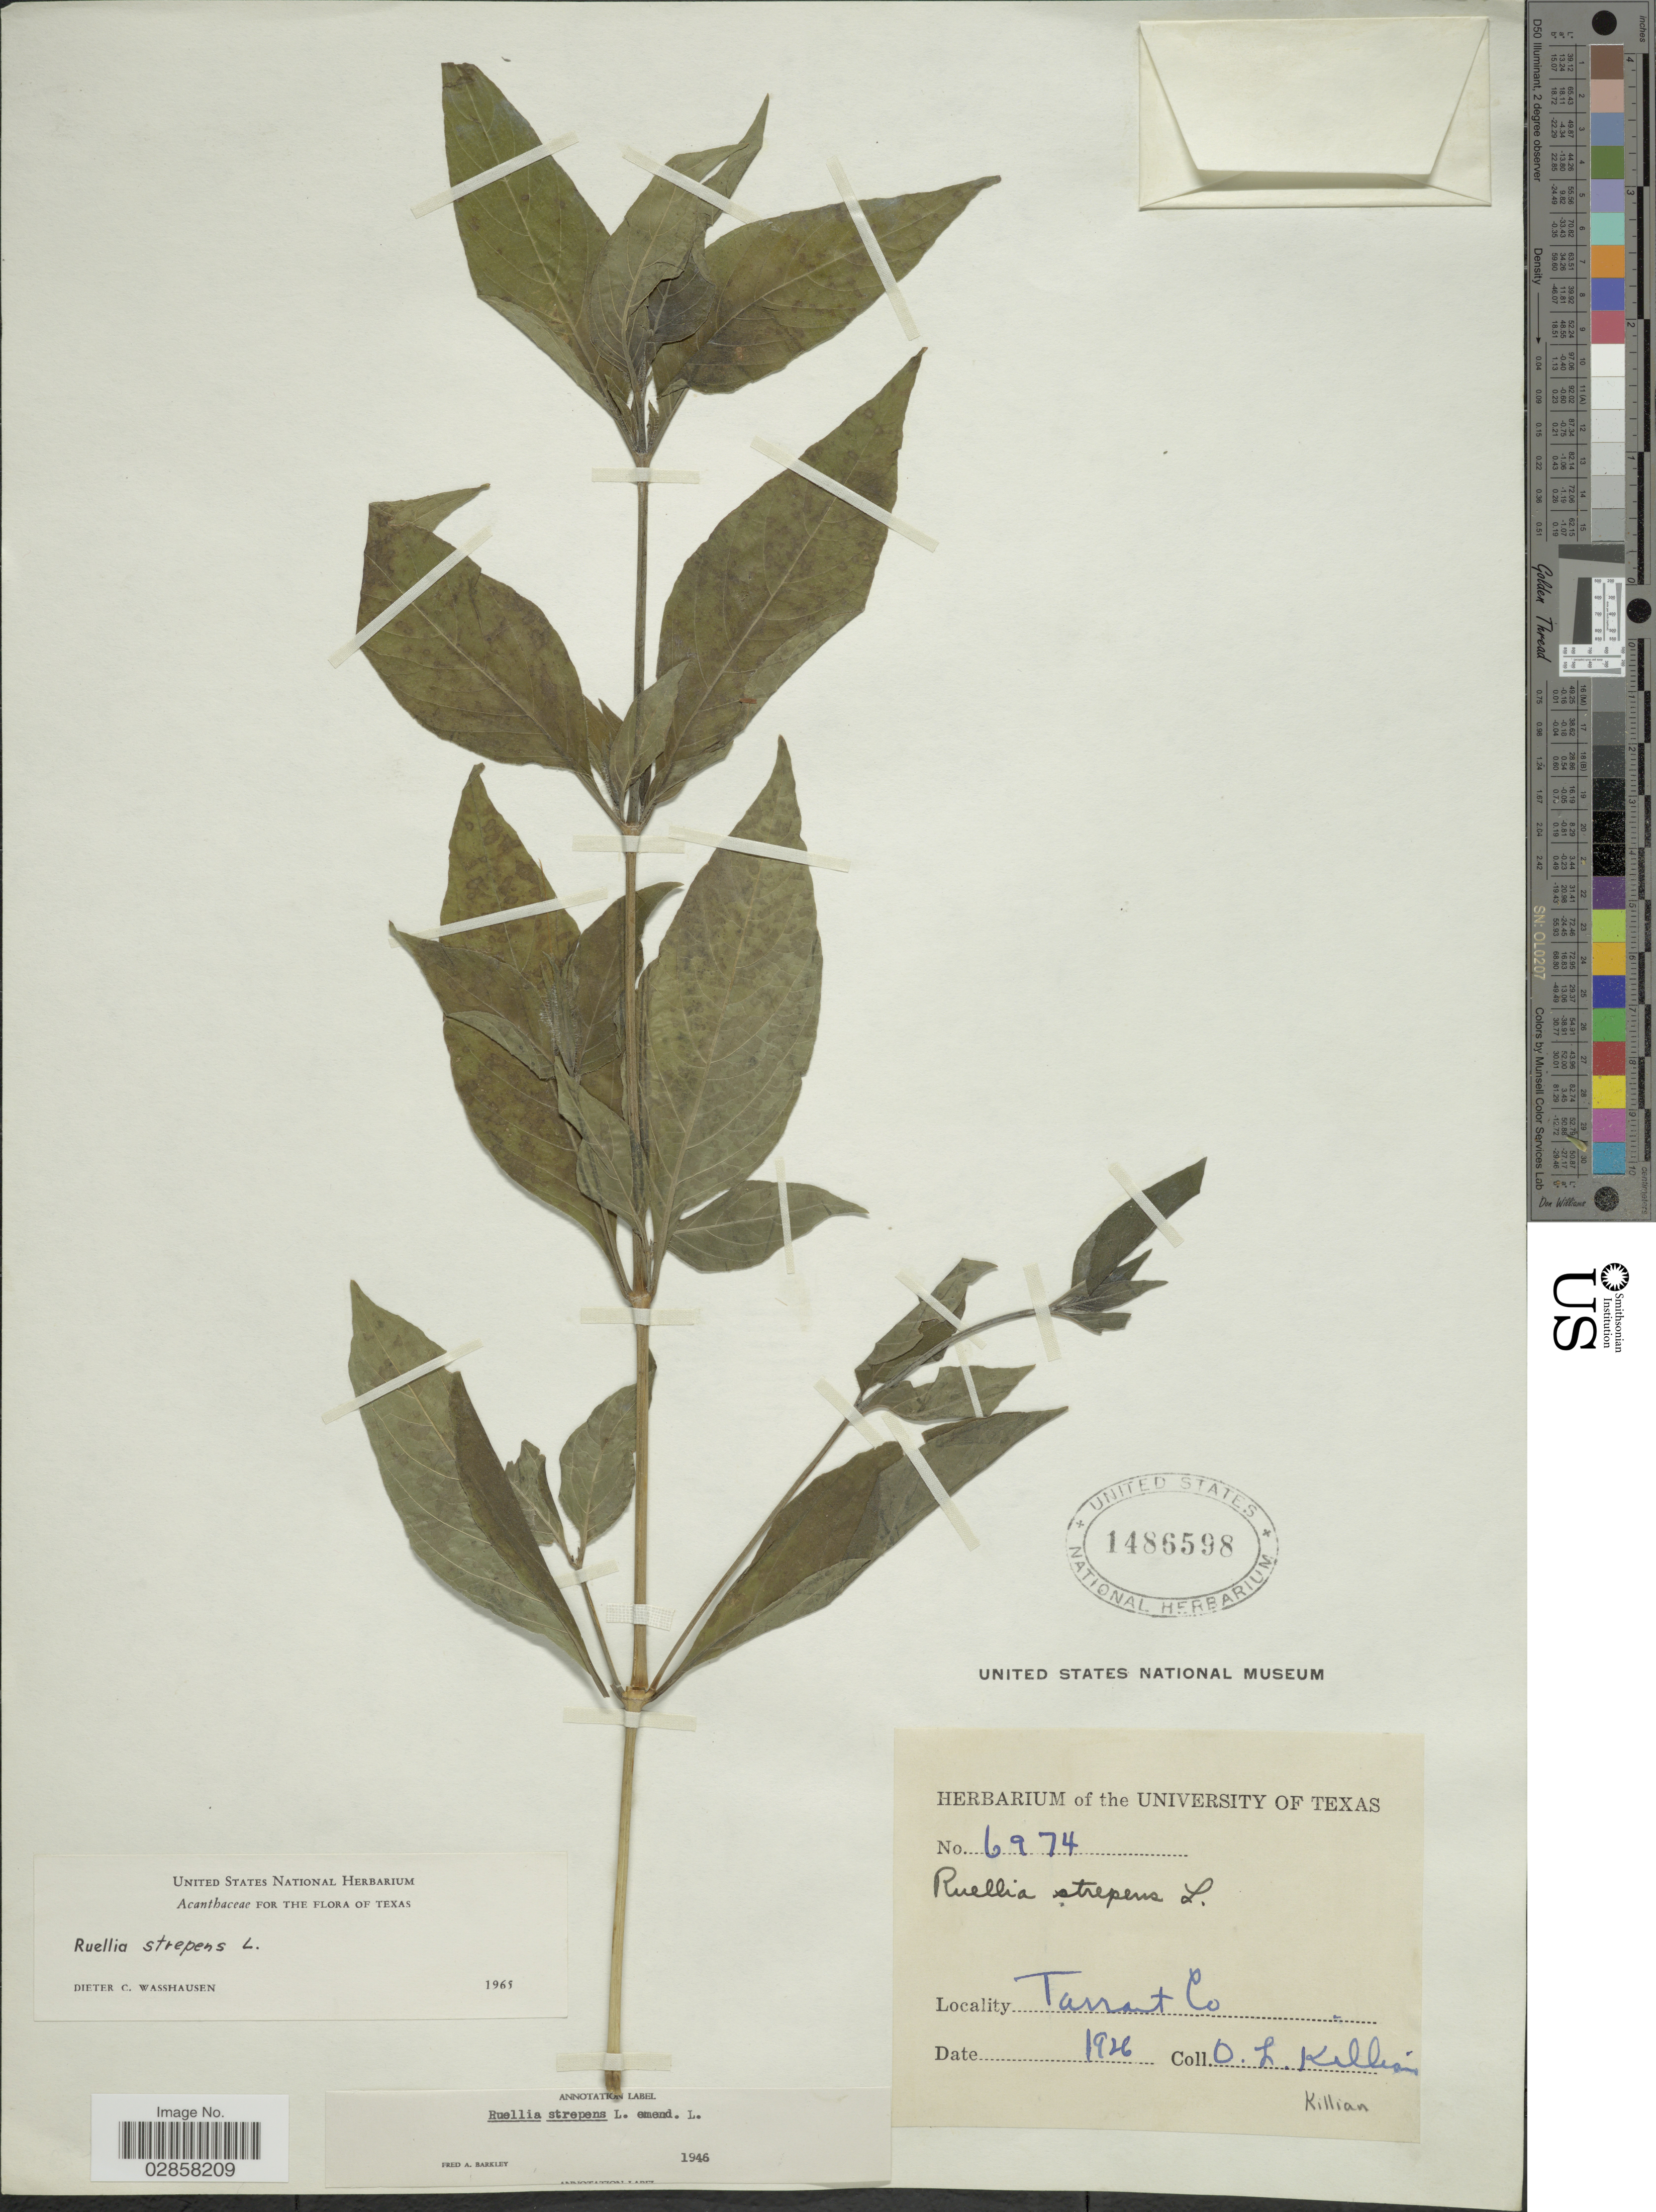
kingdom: Plantae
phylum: Tracheophyta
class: Magnoliopsida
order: Lamiales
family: Acanthaceae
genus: Ruellia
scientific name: Ruellia strepens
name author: L.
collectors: O. Killian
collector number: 6974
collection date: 1926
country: United States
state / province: Texas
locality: Tarrant Co.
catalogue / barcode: US 1486598